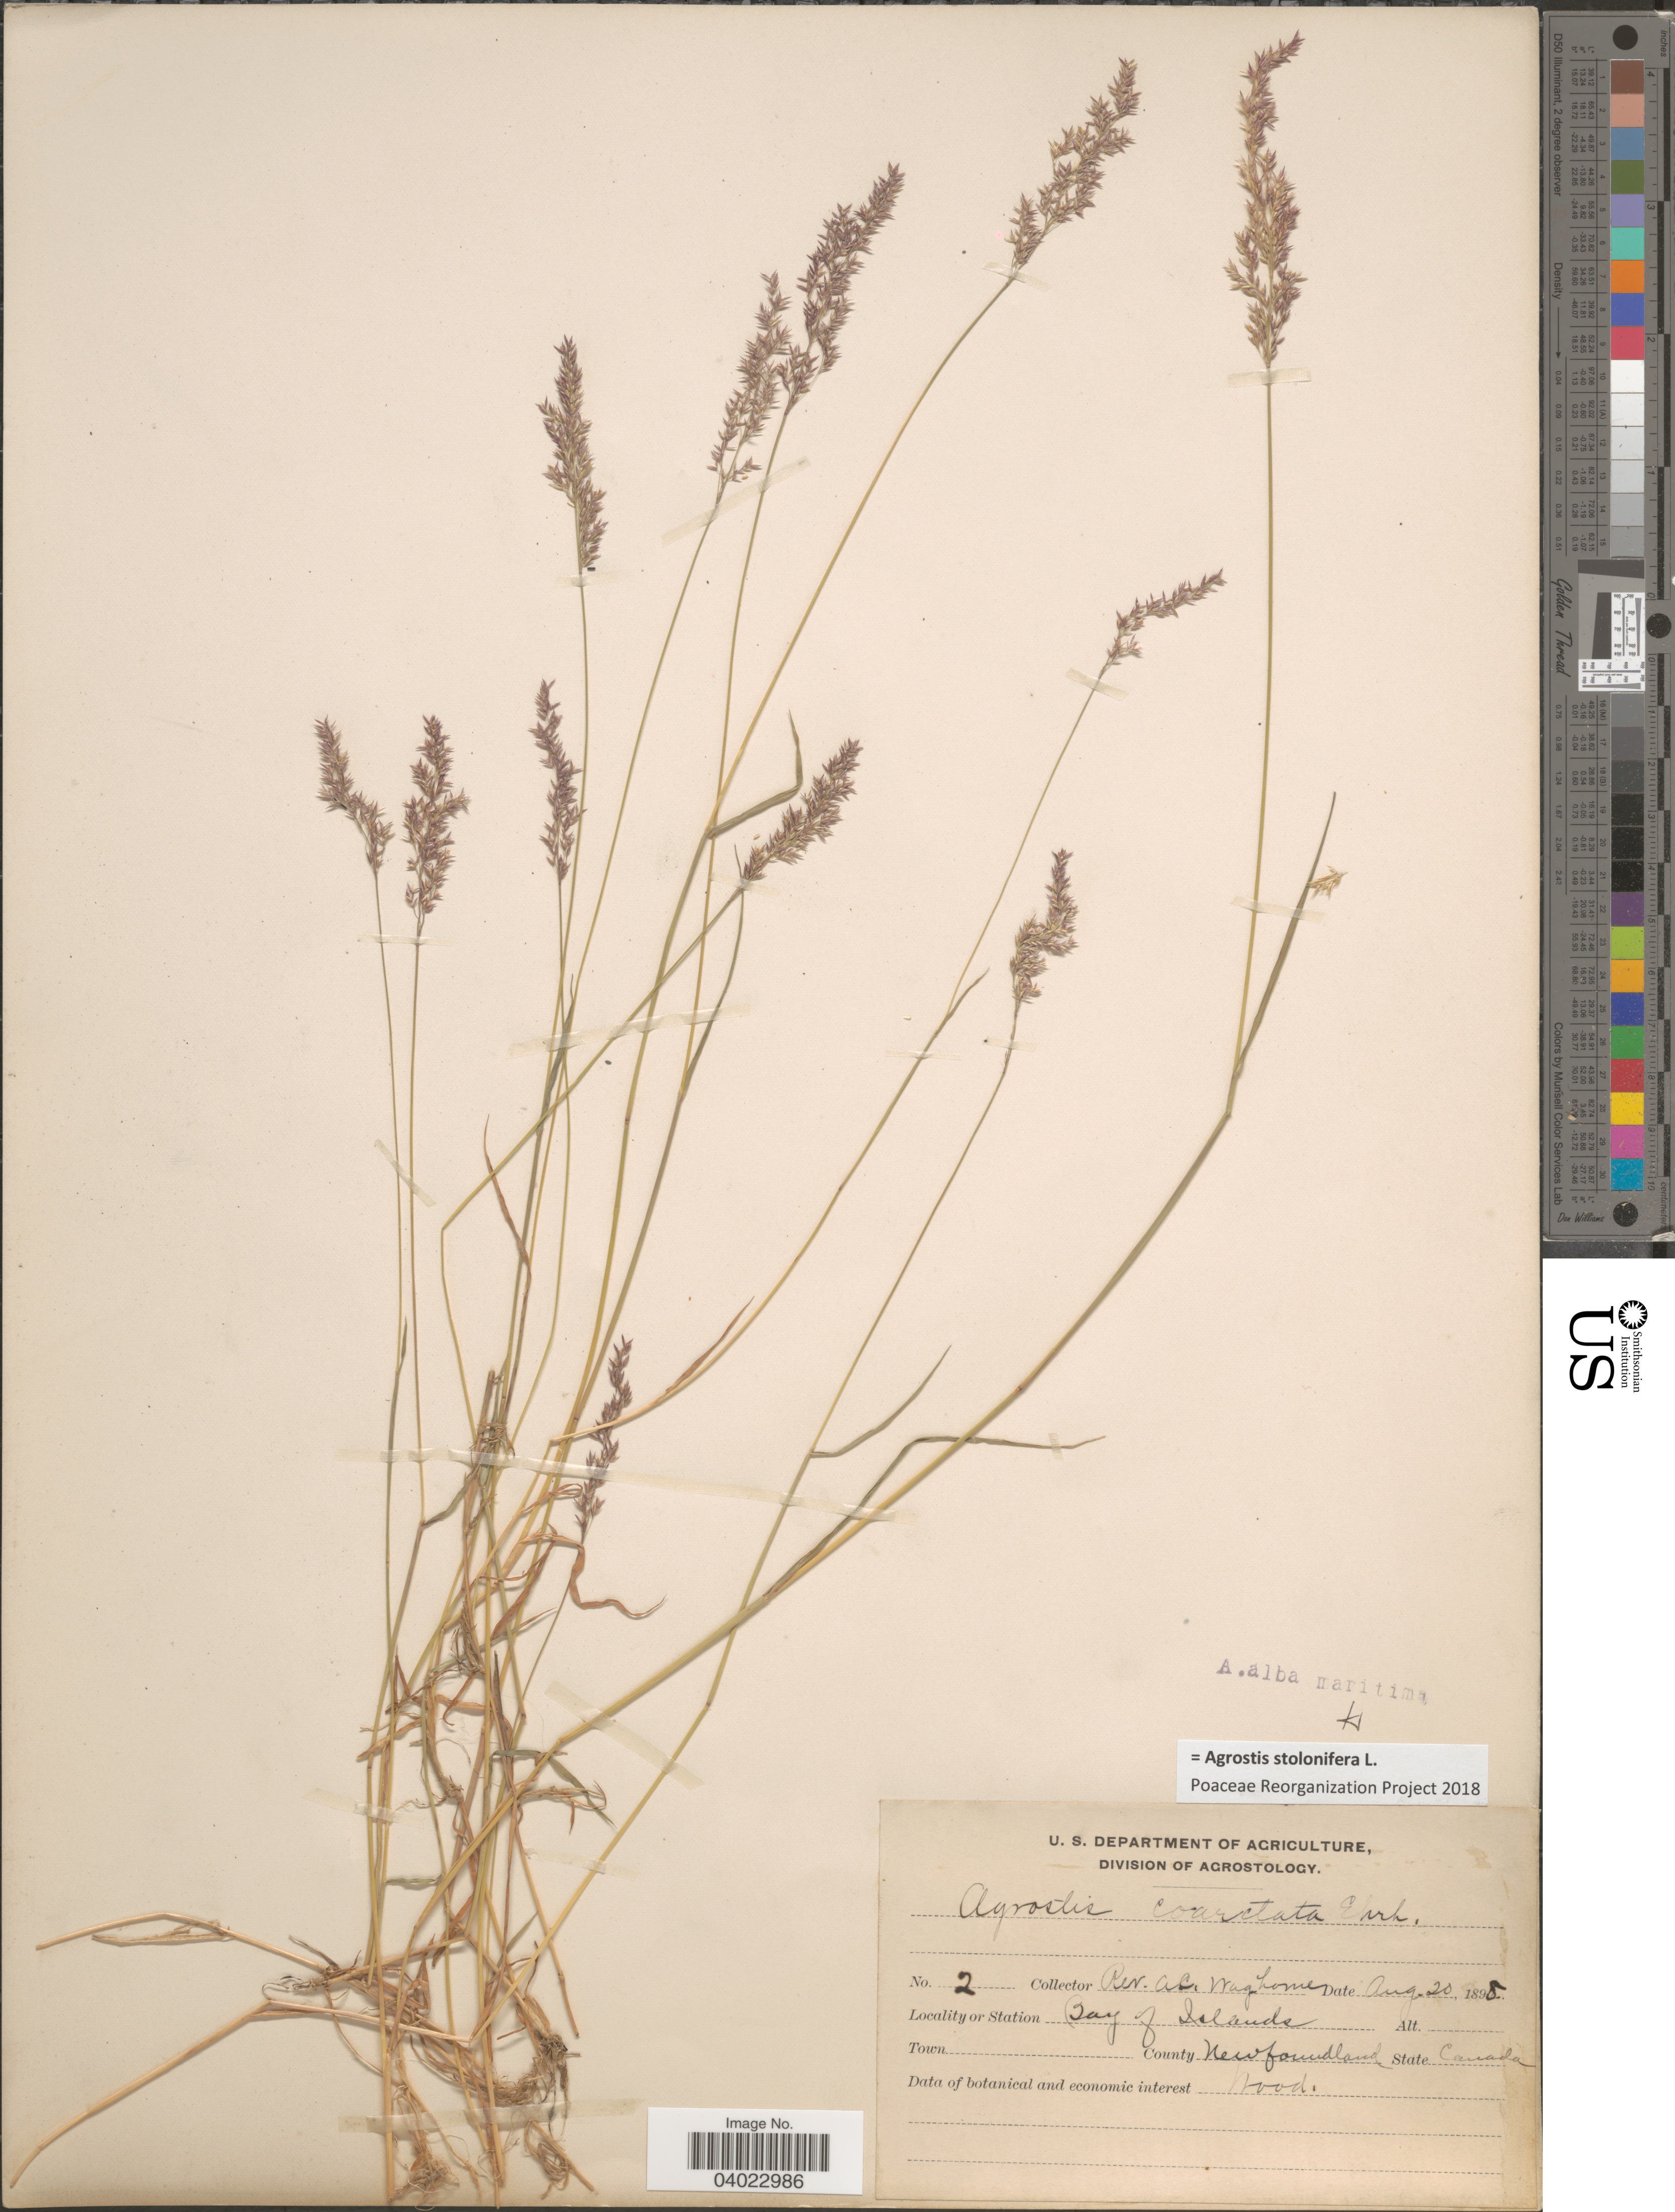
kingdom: Plantae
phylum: Tracheophyta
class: Liliopsida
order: Poales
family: Poaceae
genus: Agrostis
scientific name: Agrostis stolonifera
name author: L.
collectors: A. Waghorne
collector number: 2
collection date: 1898-08-20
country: Canada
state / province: Newfoundland and Labrador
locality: Station Bay of Islands. County Newfoundland.